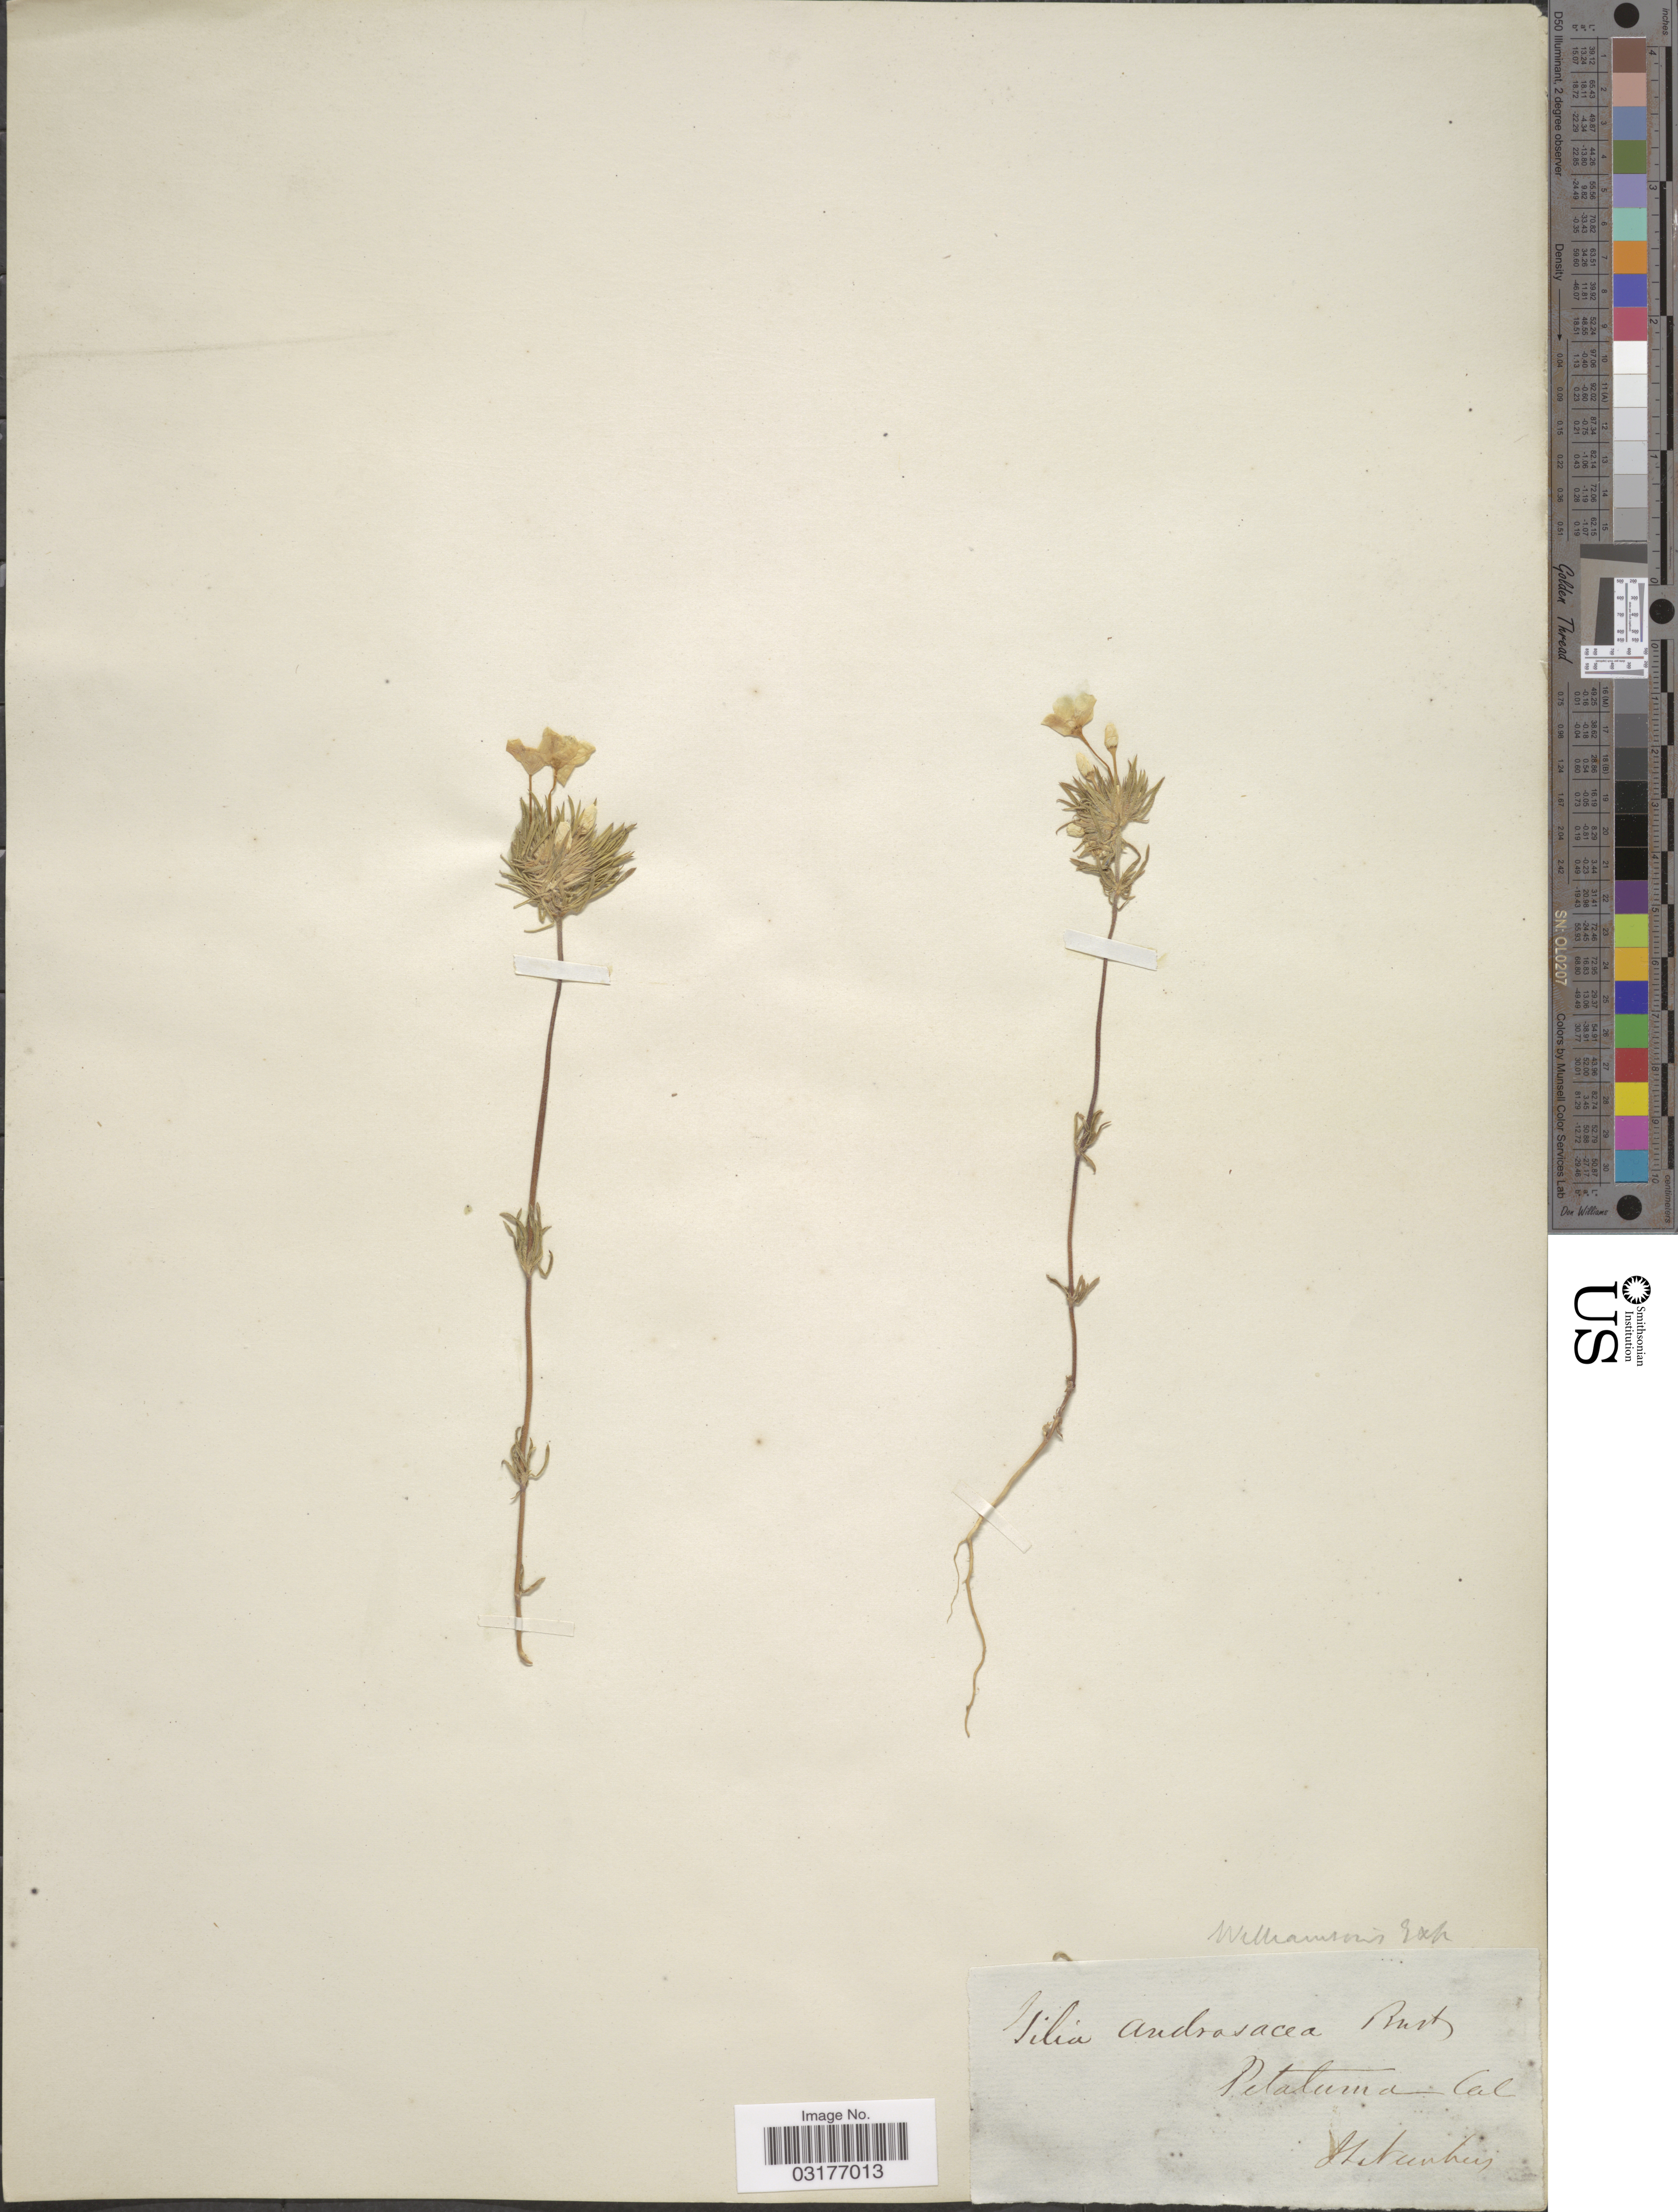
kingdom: Plantae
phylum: Tracheophyta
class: Magnoliopsida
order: Ericales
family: Polemoniaceae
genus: Leptosiphon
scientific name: Leptosiphon androsaceus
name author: Benth.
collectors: J. S. Newberry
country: United States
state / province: California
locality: Petaluma.